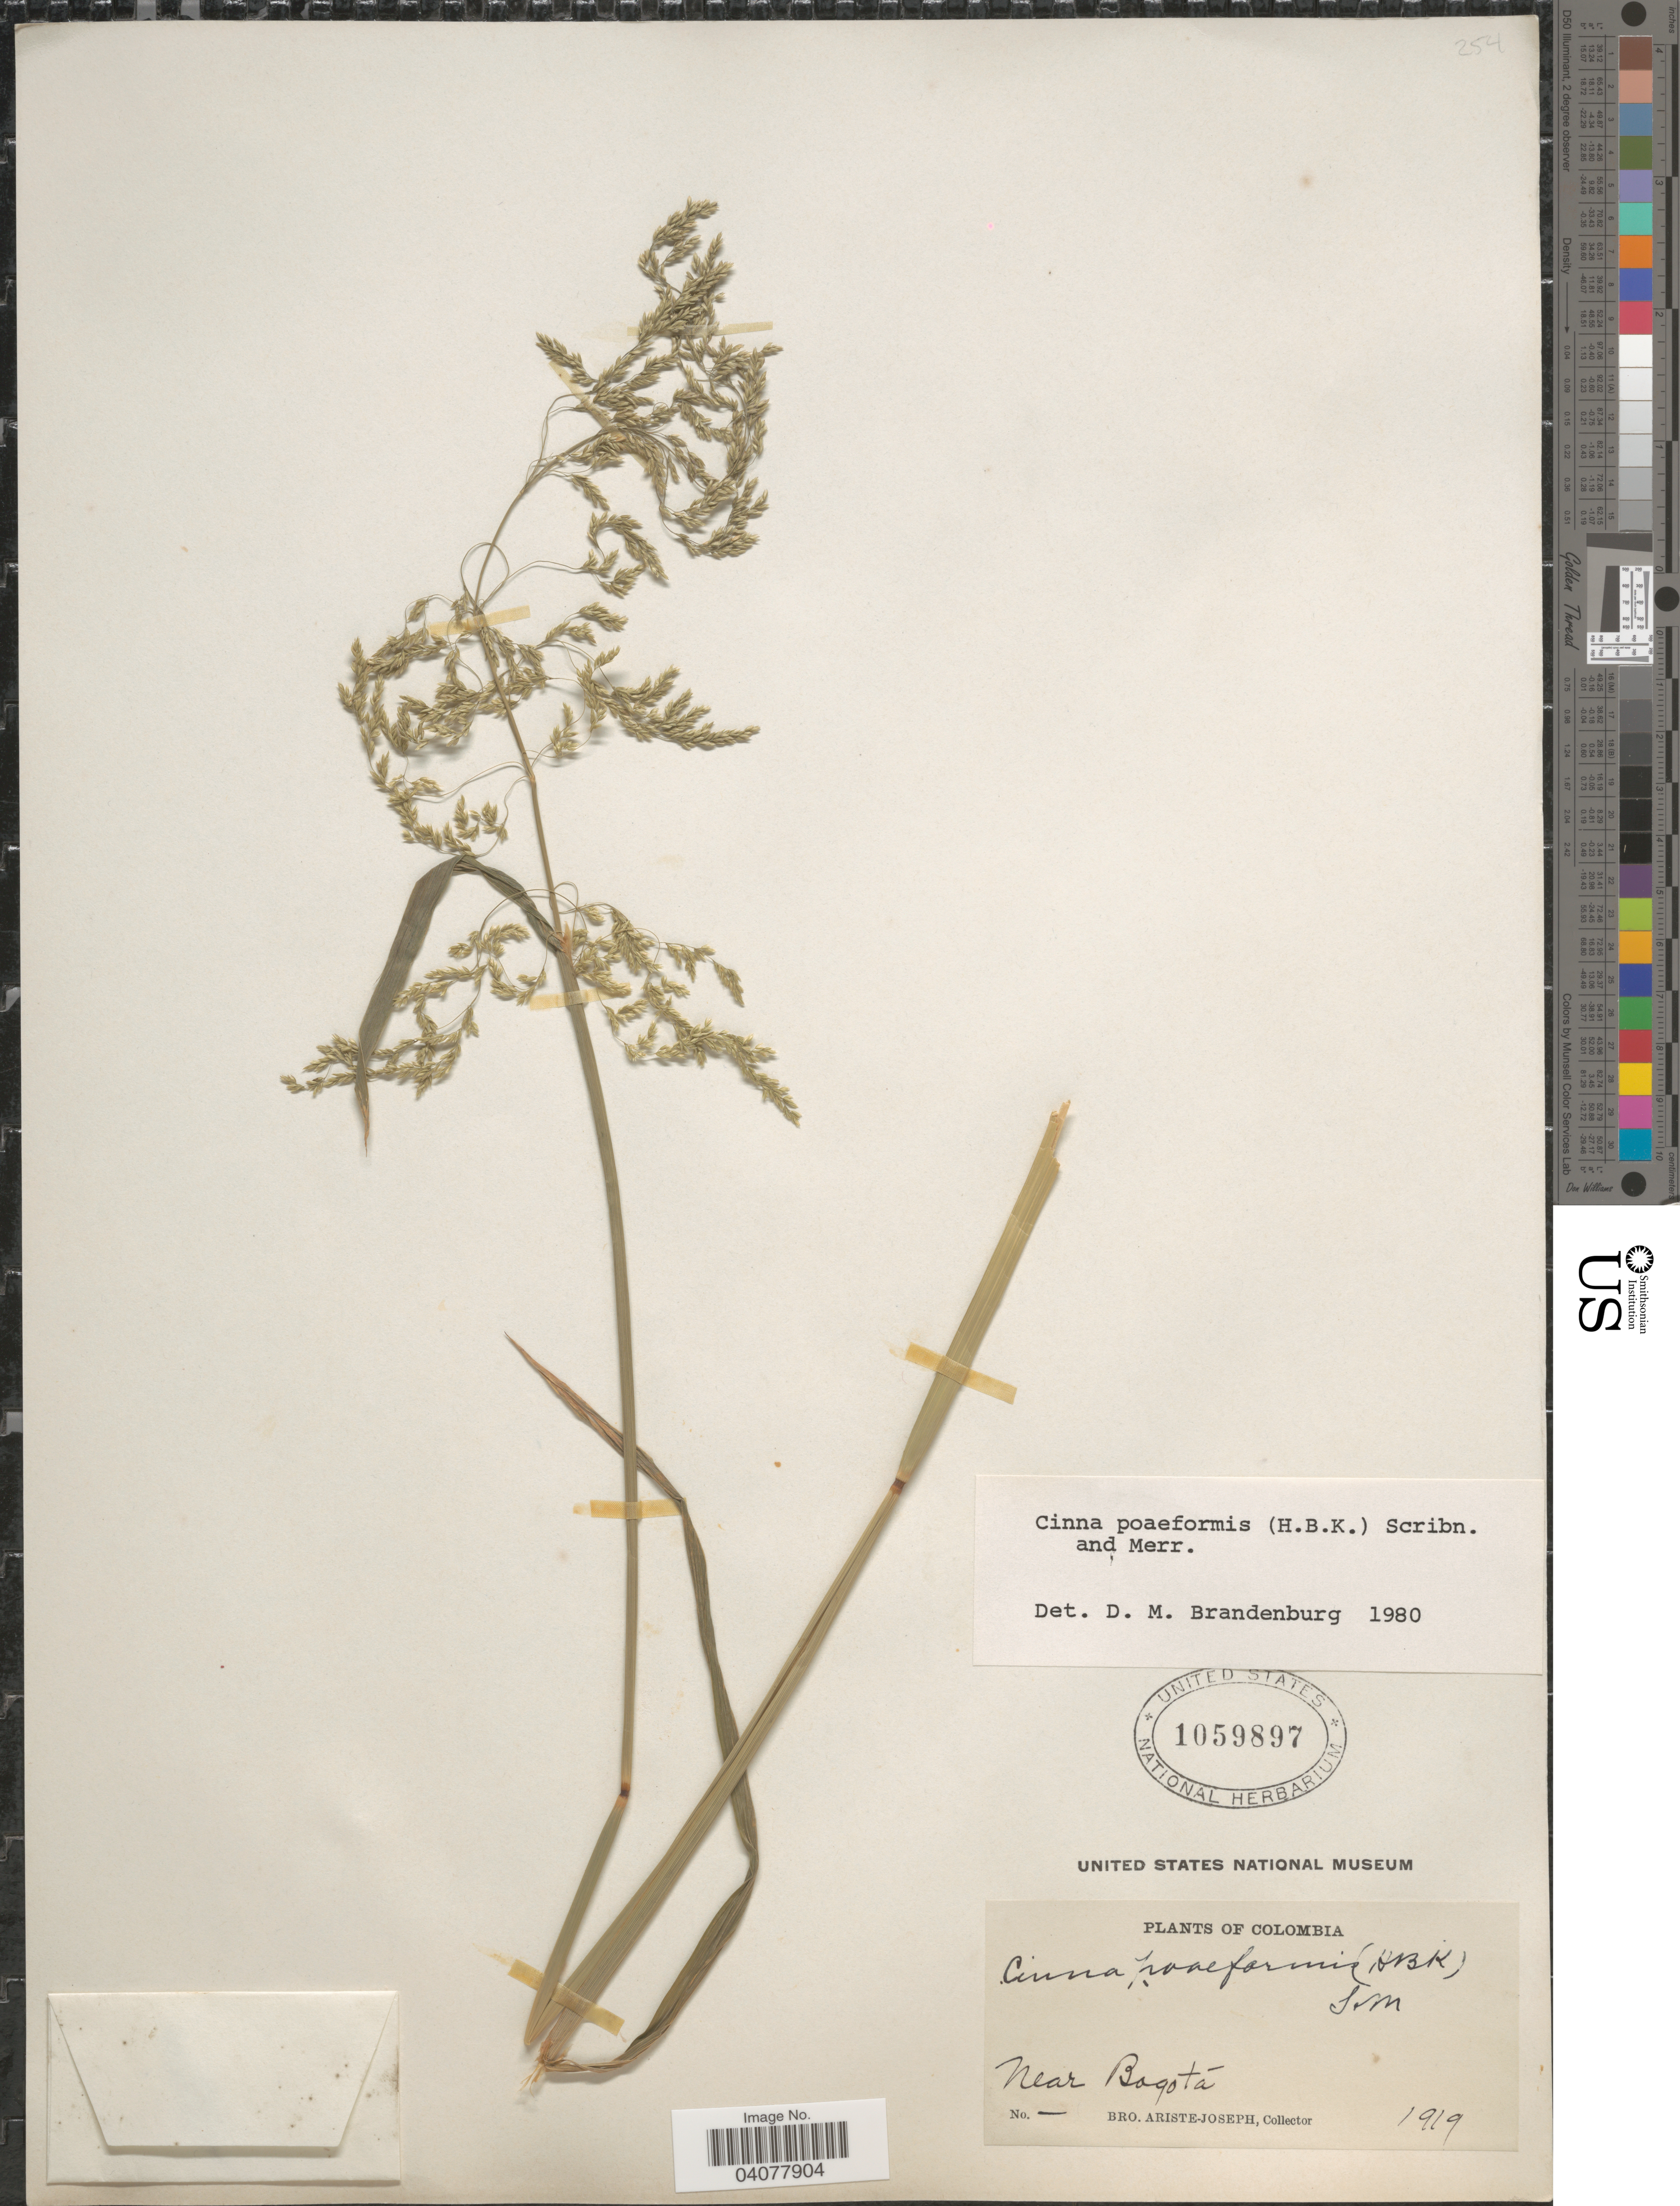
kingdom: Plantae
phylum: Tracheophyta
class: Liliopsida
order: Poales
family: Poaceae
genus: Cinna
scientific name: Cinna poiformis (Kunth) Scribn. & Merr.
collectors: Bro. Ariste-Joseph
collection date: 1919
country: Colombia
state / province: Bogota D.C.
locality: Near Bogotá.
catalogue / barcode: US 1059897